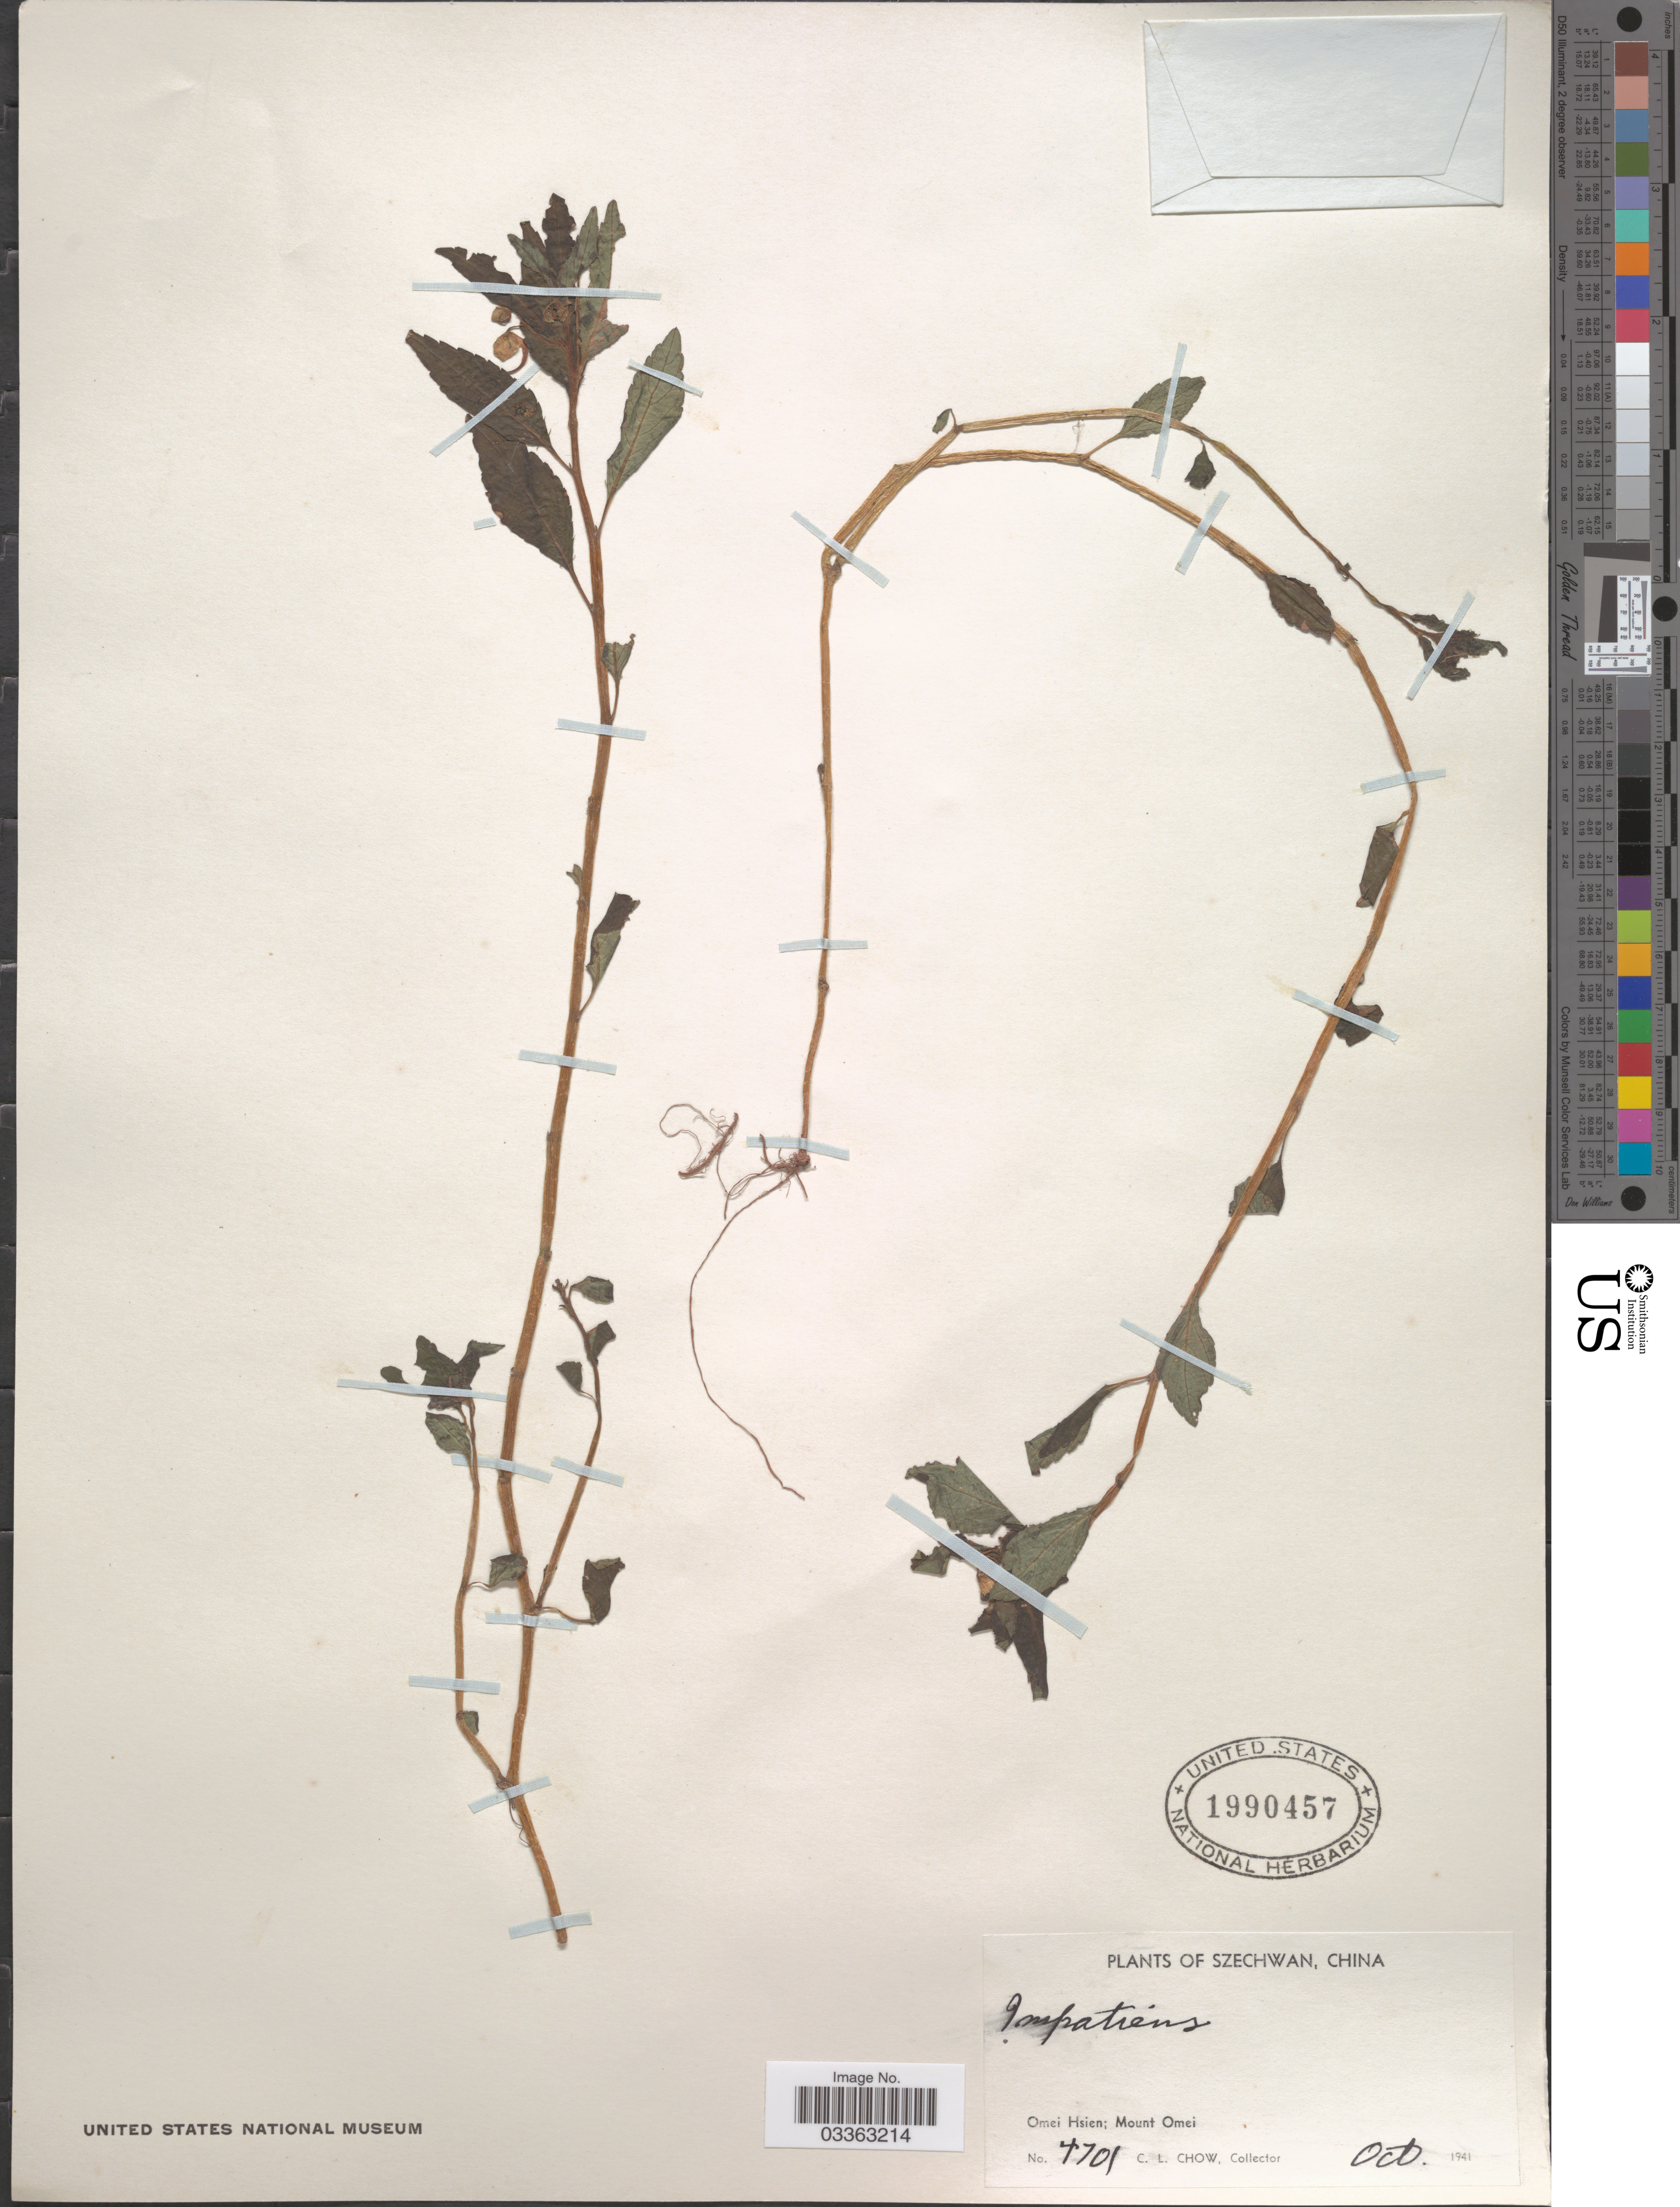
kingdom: Plantae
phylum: Tracheophyta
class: Magnoliopsida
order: Ericales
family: Balsaminaceae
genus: Impatiens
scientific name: Impatiens sp.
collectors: C. Chow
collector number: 4701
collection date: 1941-10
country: China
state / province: Sichuan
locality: Szechwan. Omei Hsien; Mount Omei.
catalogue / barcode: US 1990457